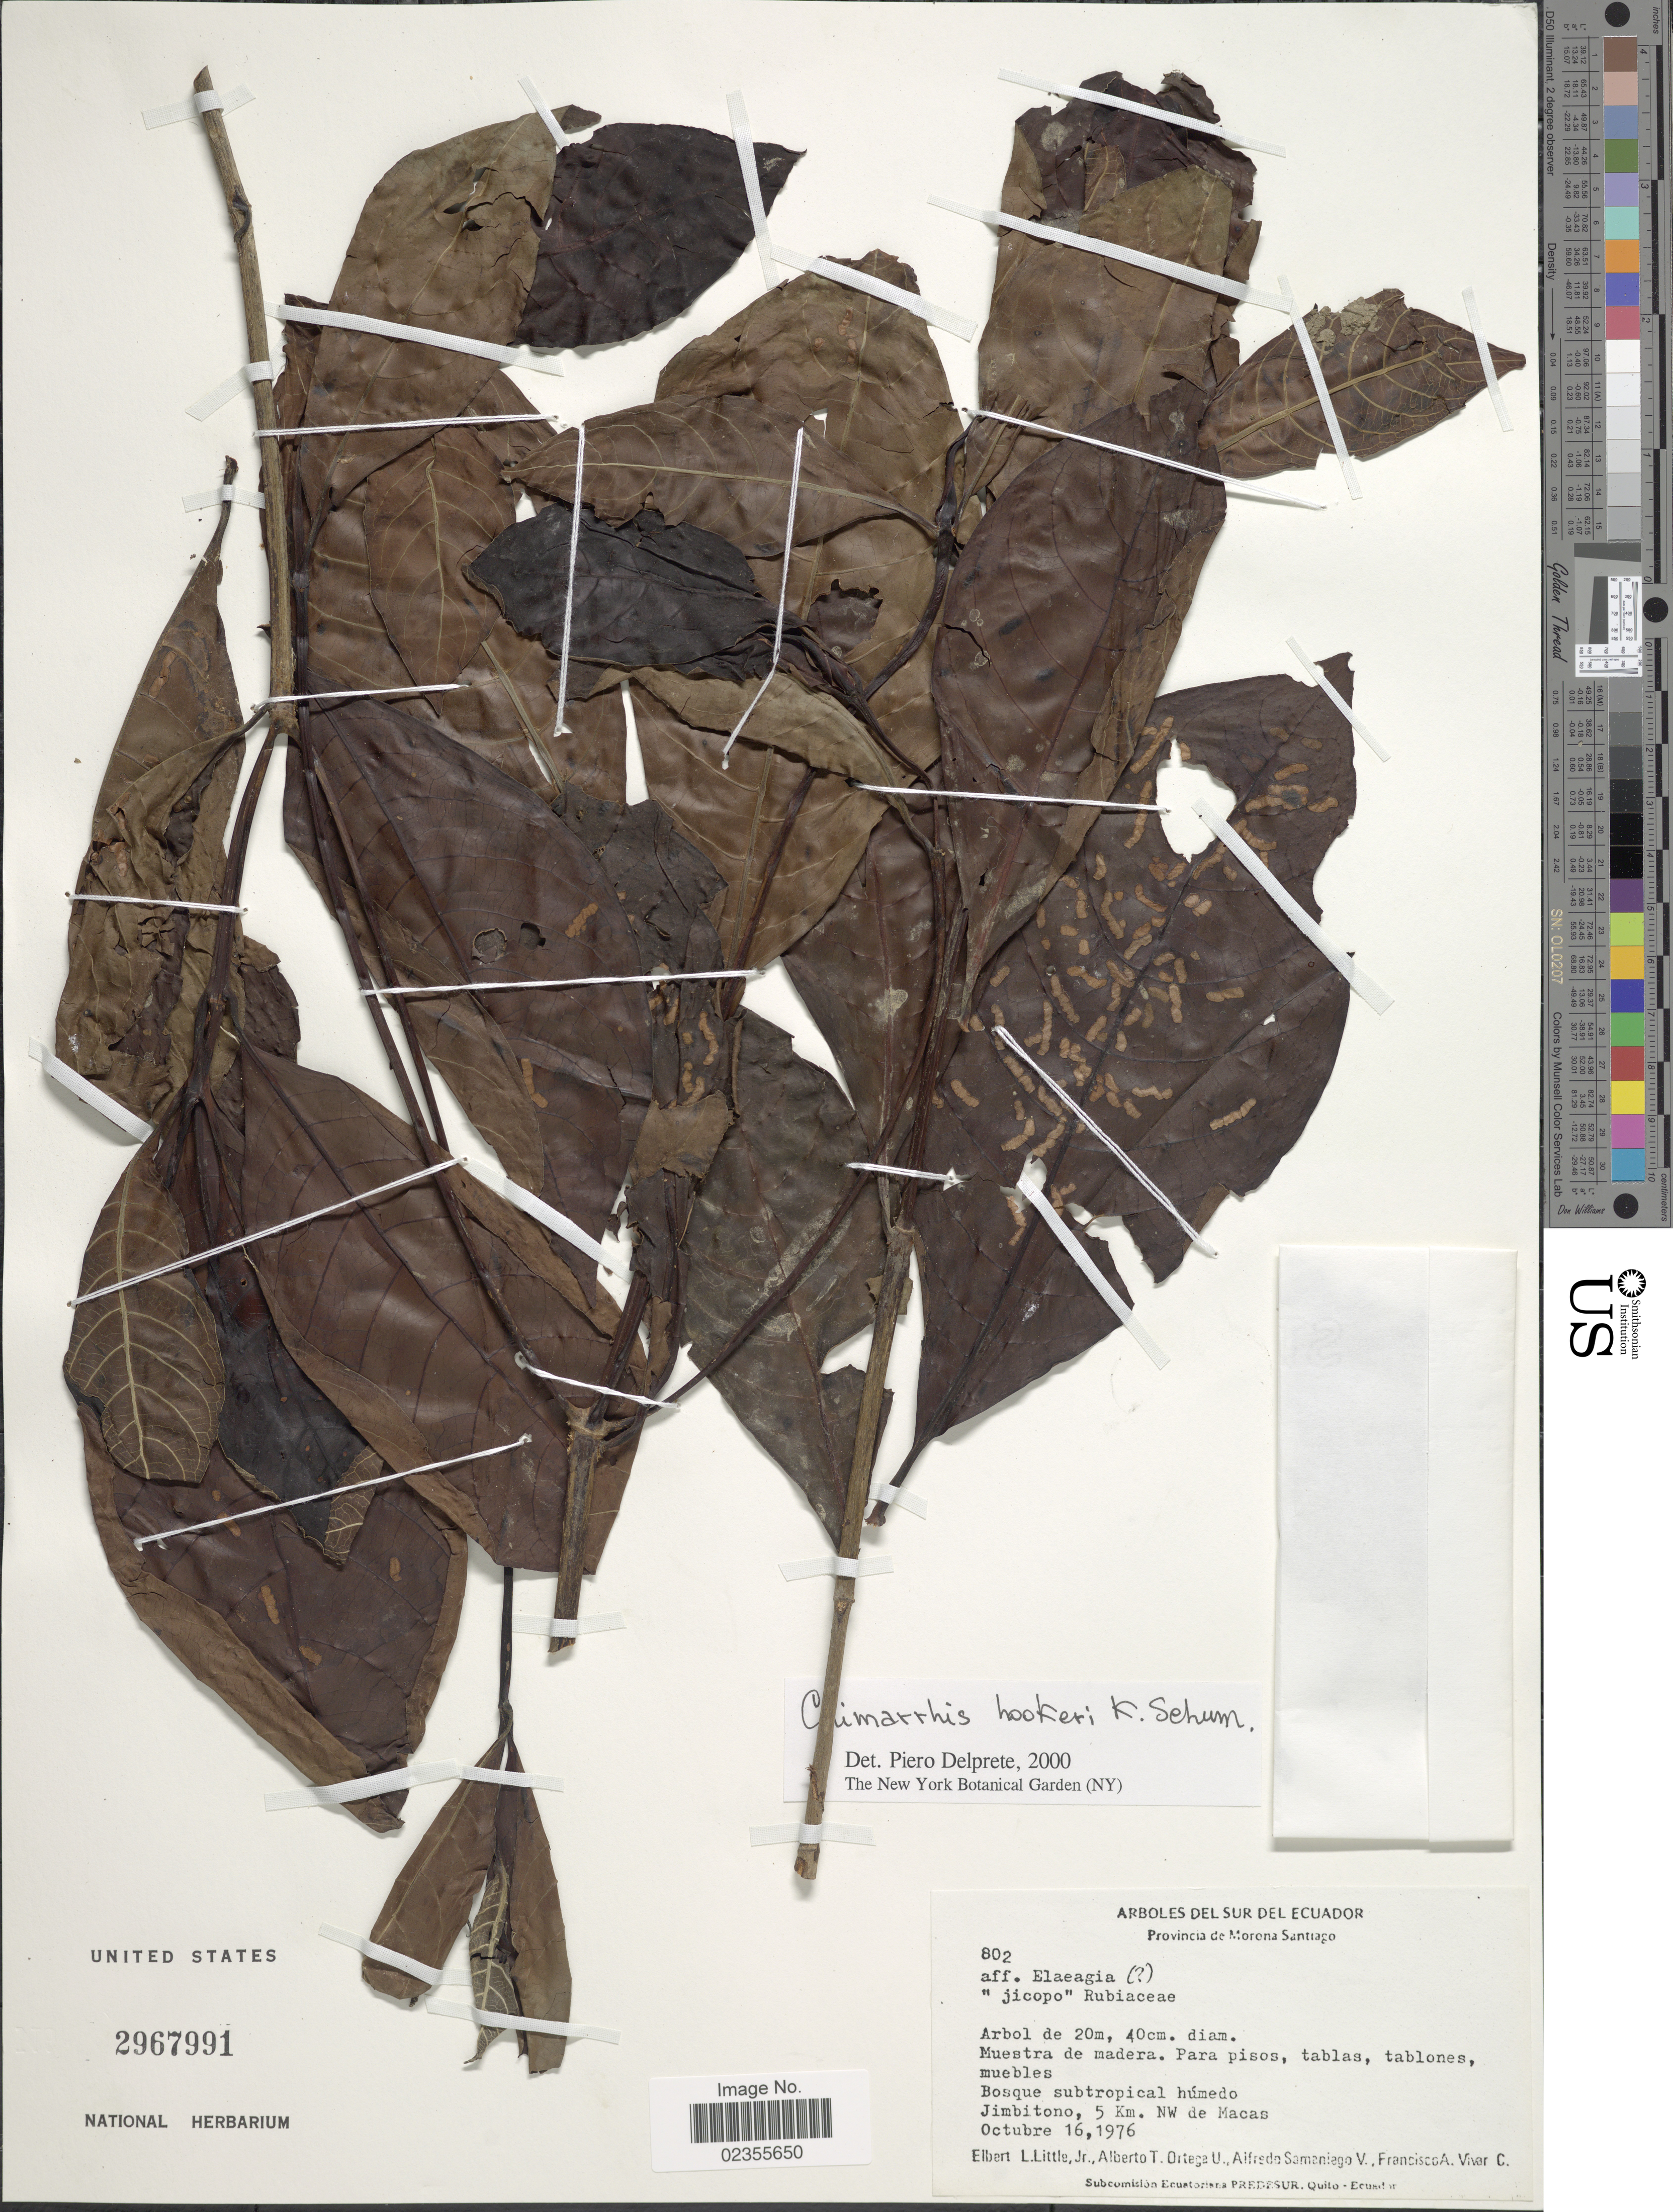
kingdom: Plantae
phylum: Tracheophyta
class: Magnoliopsida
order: Gentianales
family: Rubiaceae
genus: Chimarrhis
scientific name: Chimarrhis hookeri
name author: K. Schum.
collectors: E. L. Little, A. T. Ortega U., A. V. Samaniego & F. A. Vivar C.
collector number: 802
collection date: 1976-10-16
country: Ecuador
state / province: Morona-Santiago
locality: Jimbitono, 5 km. NW de Macas. Sur del Ecuador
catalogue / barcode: US 2967991